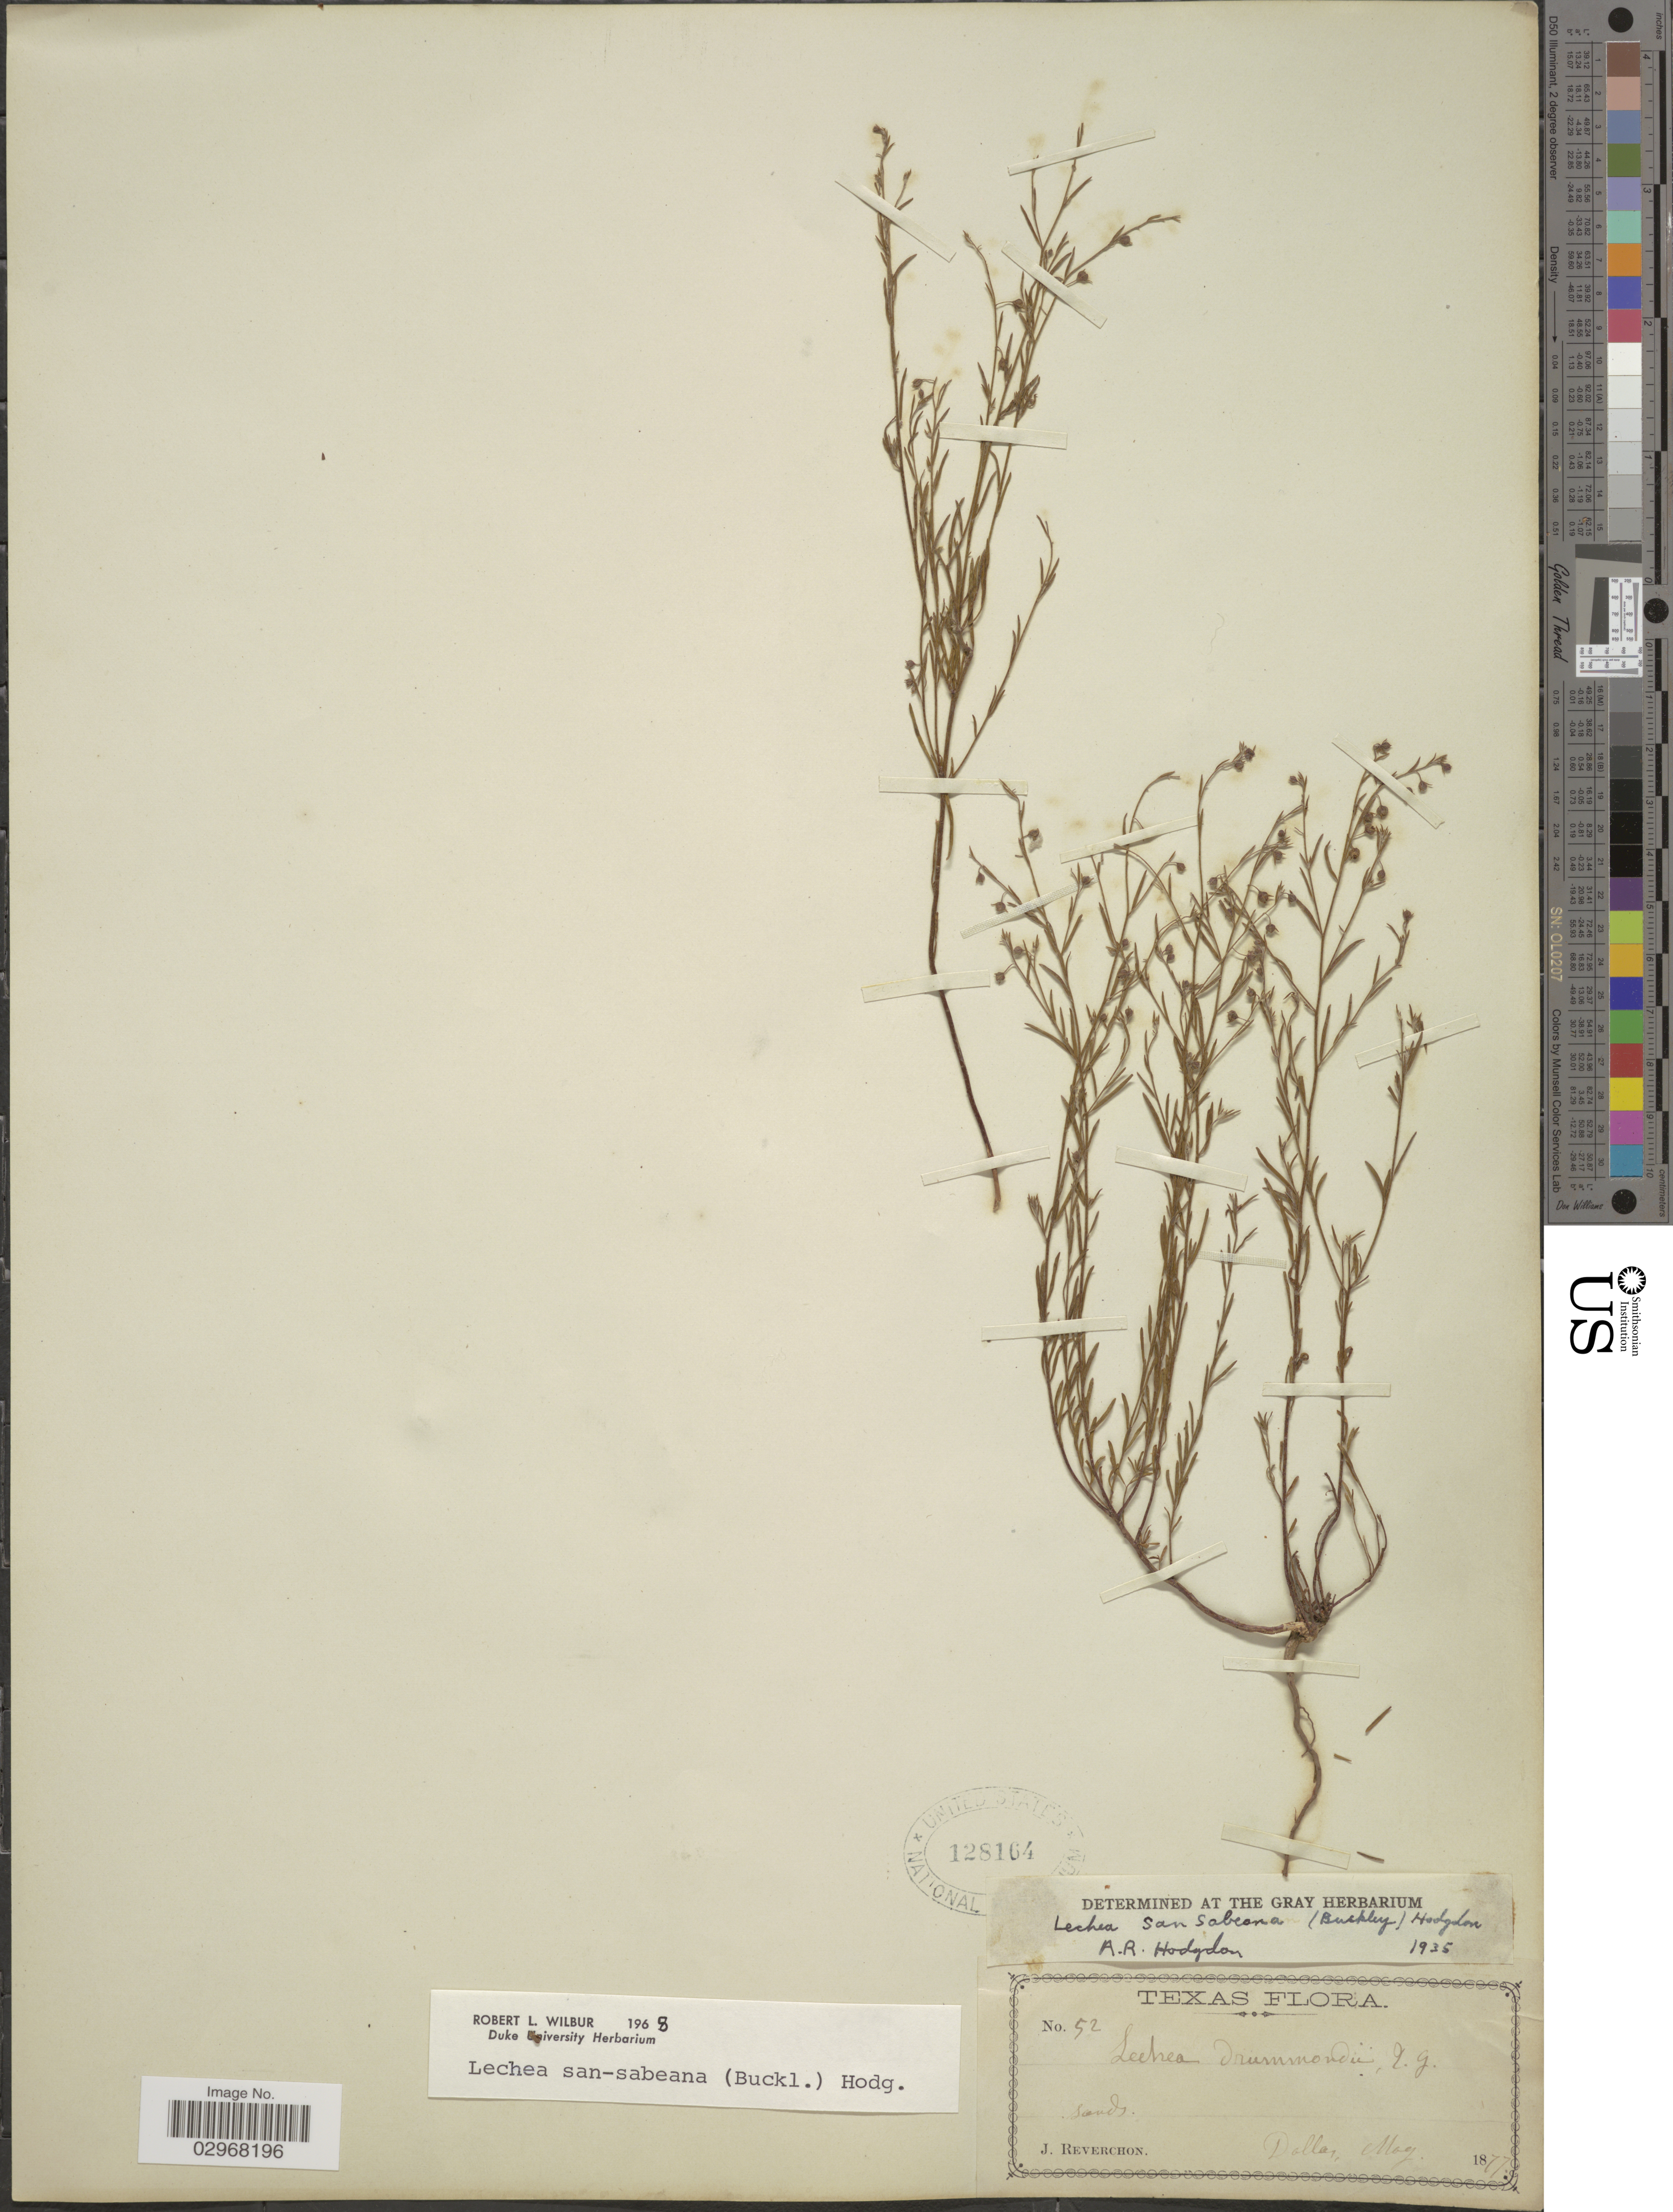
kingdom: Plantae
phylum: Tracheophyta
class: Magnoliopsida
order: Malvales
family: Cistaceae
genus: Lechea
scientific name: Lechea san-sabeana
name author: (Buckley) Hodgdon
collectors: J. Reverchon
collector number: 52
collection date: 1877-05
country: United States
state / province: Texas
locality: Dallas.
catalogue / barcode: US 128164